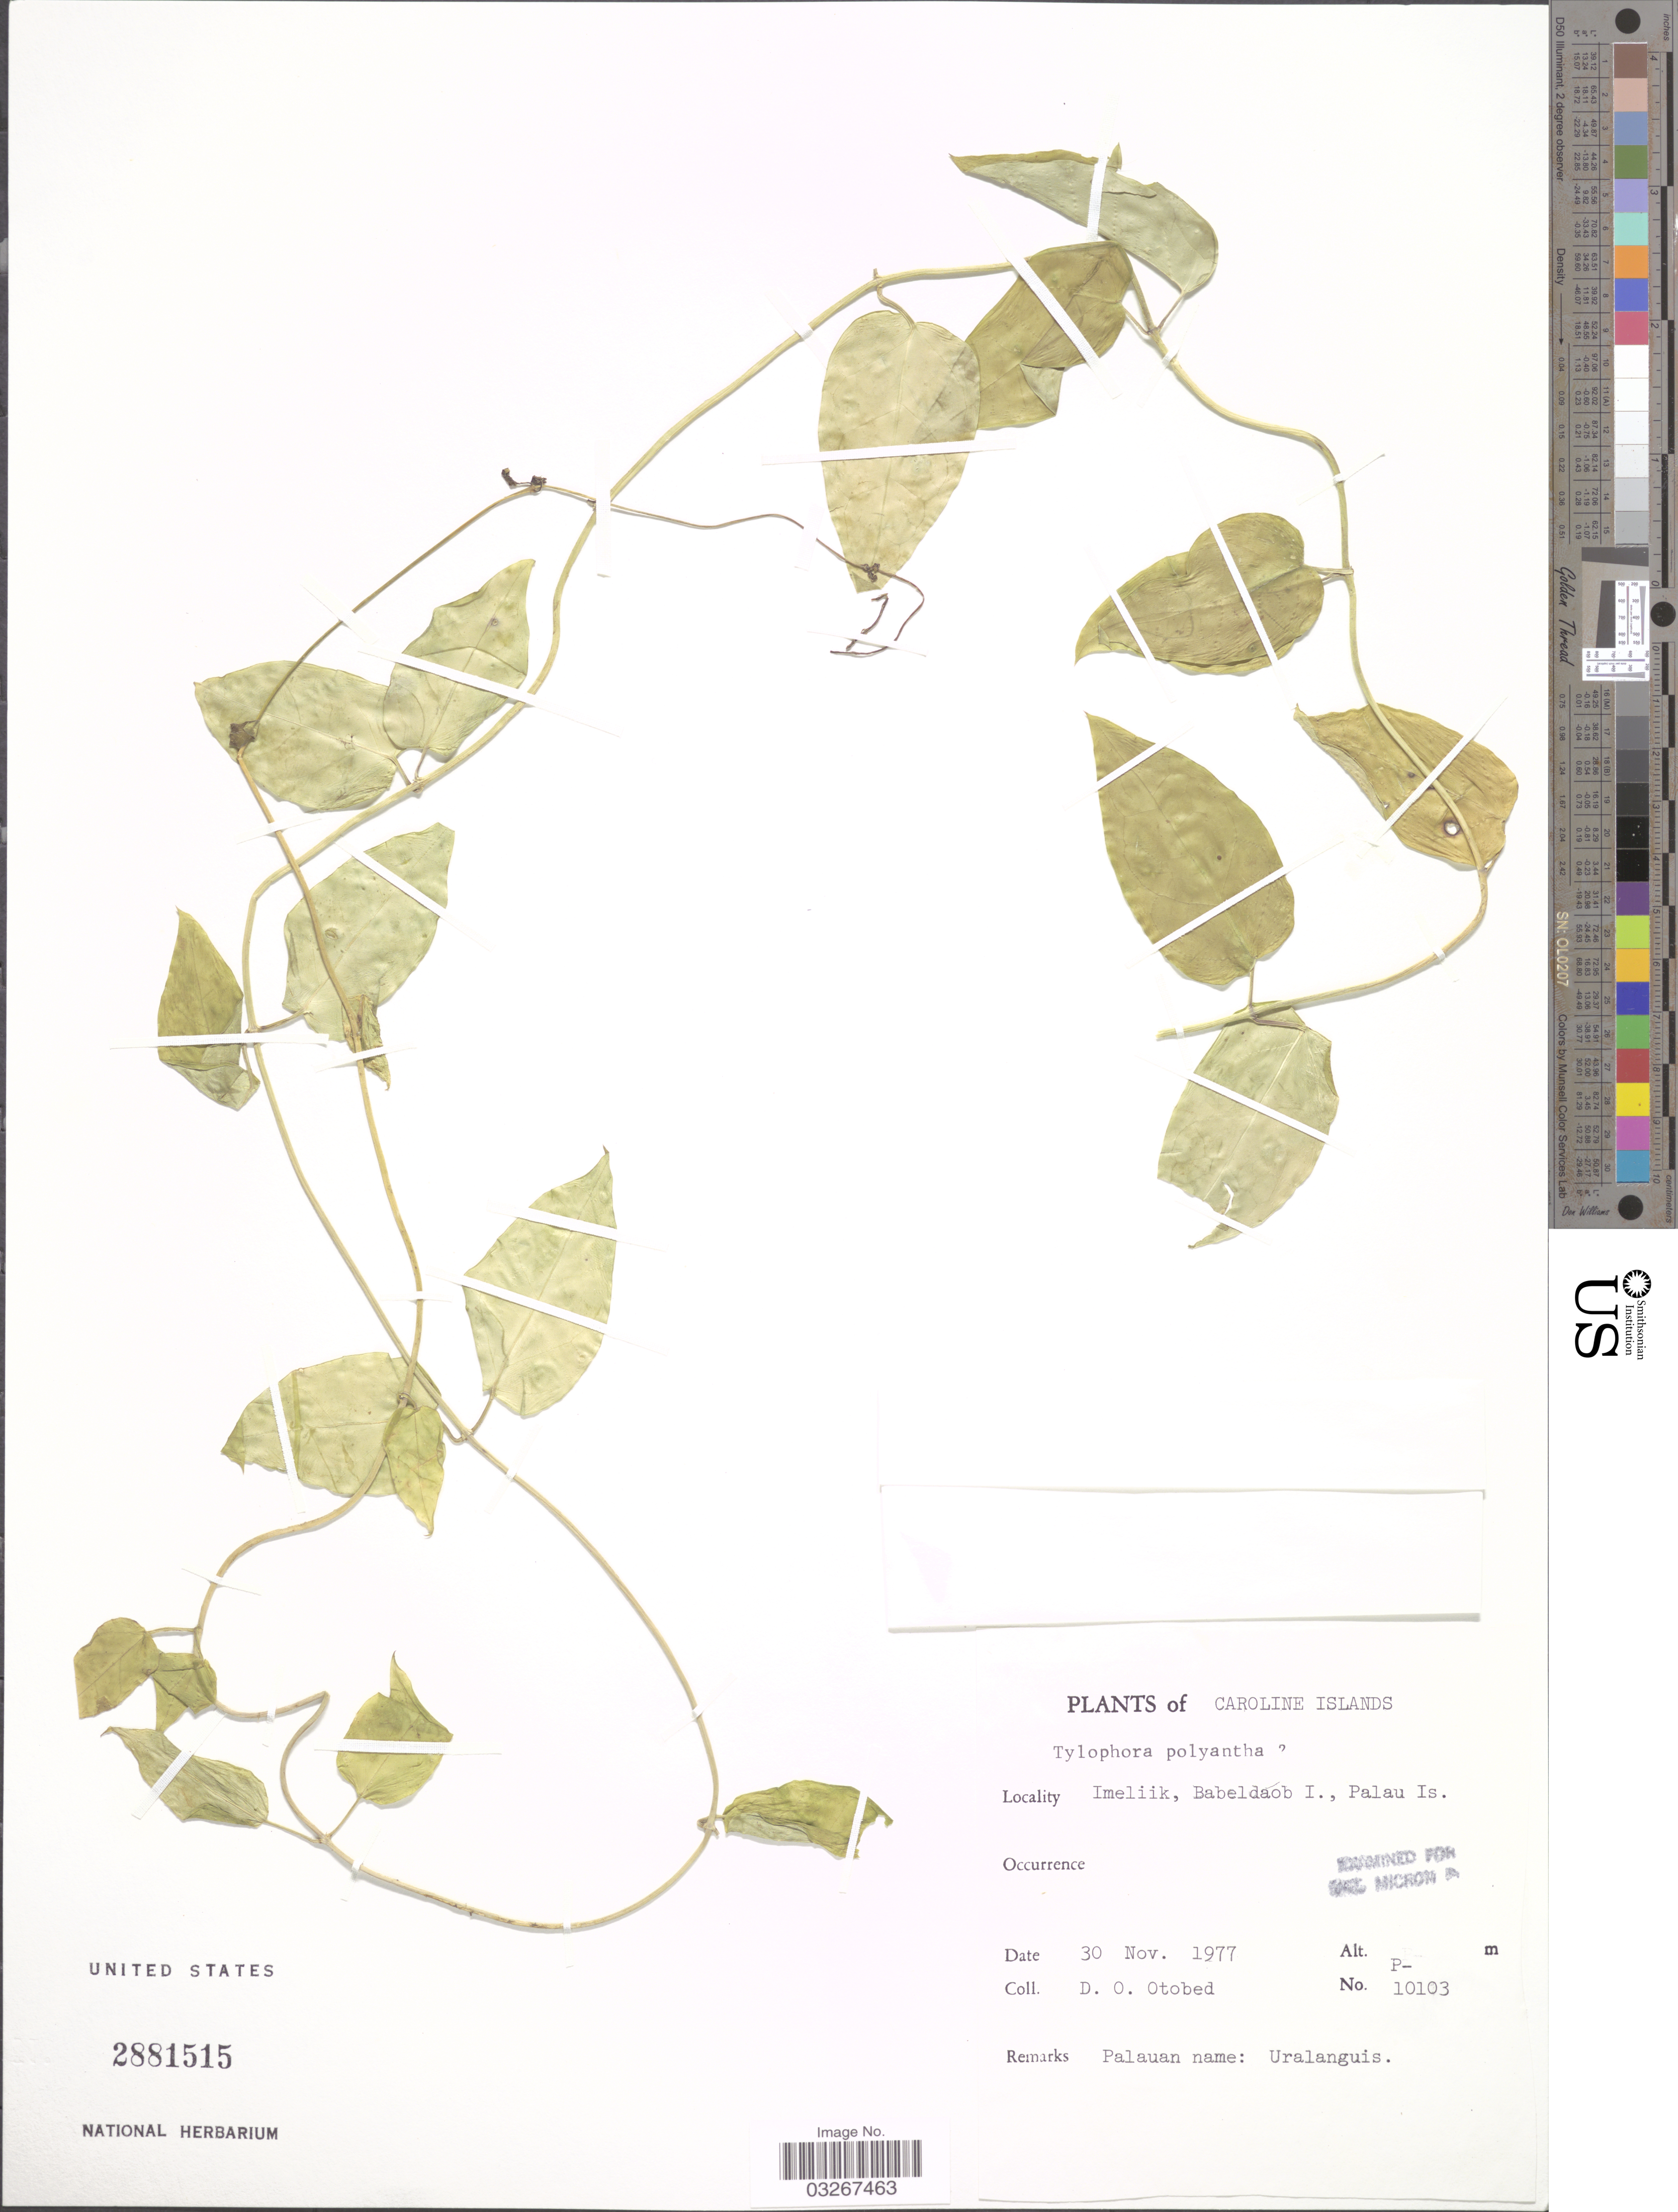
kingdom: Plantae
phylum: Tracheophyta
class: Magnoliopsida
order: Gentianales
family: Apocynaceae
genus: Tylophora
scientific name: Tylophora polyantha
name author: Volkens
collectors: D. O. Otobed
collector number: P-10103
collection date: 1977-11-30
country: Palau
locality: Caroline Islands. Imeliik, Babeldaob I., Palau Is.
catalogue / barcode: US 2881515